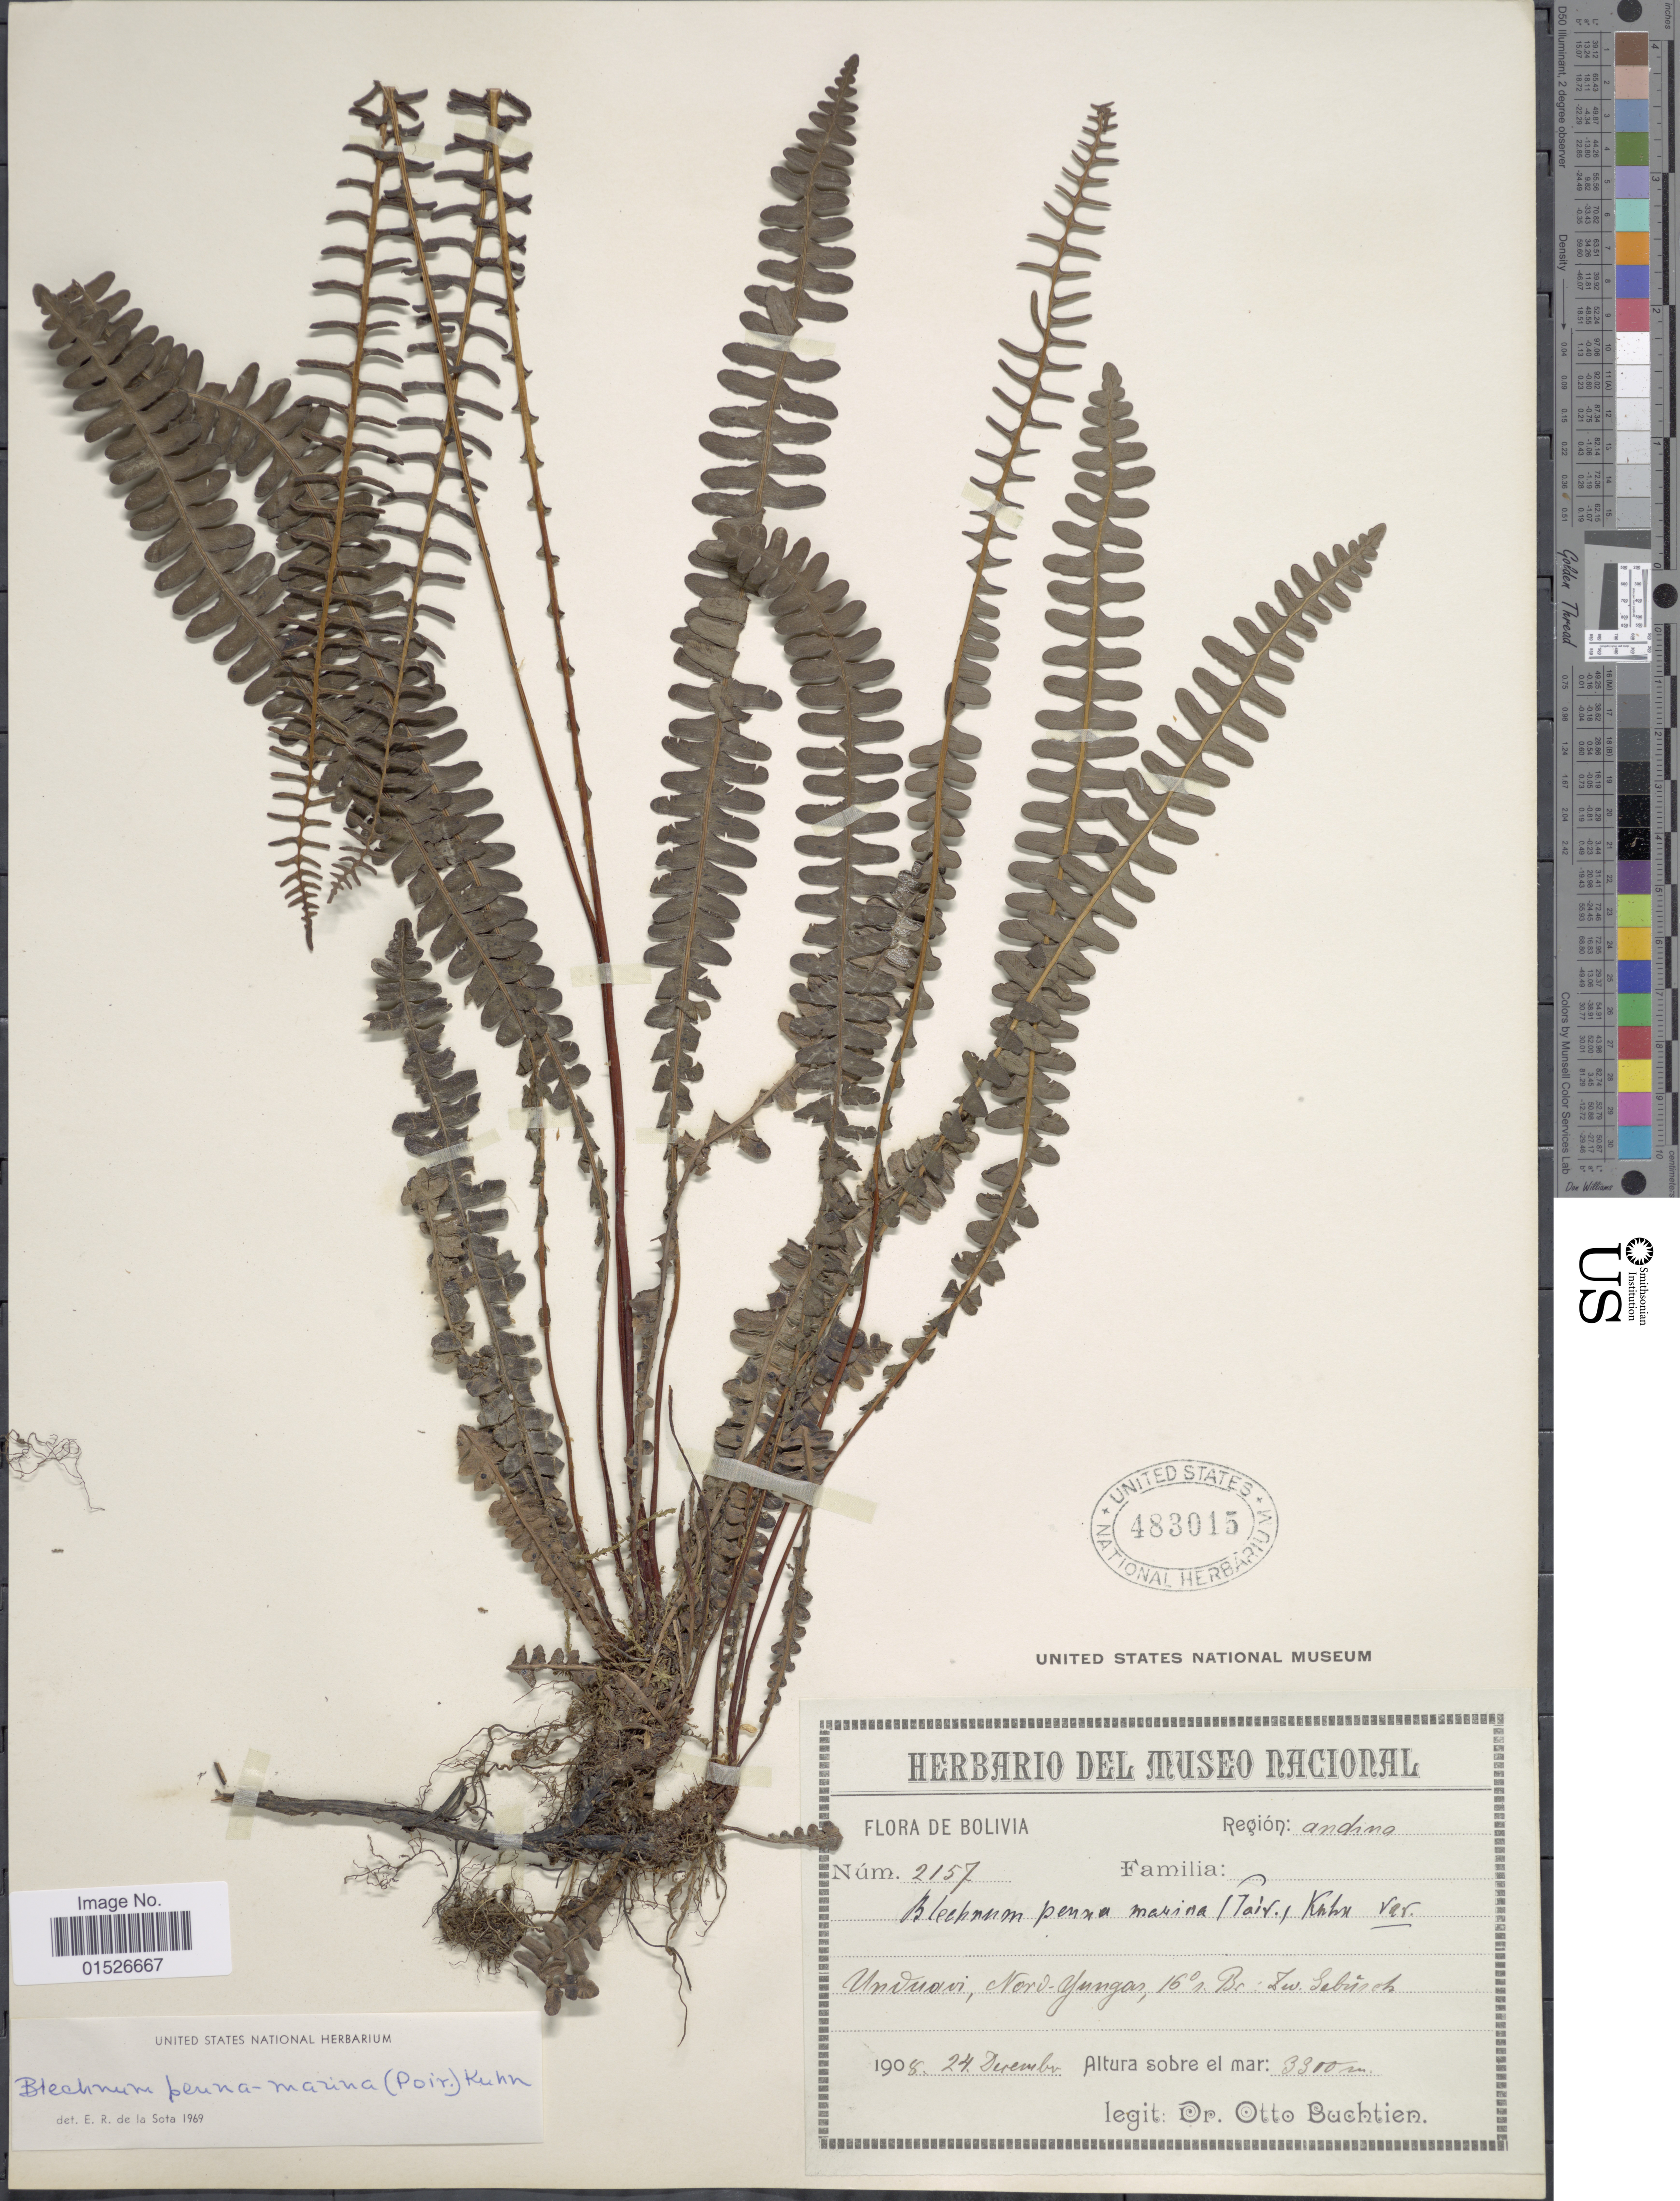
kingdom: Plantae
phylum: Tracheophyta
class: Polypodiopsida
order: Polypodiales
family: Blechnaceae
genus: Blechnum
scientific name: Blechnum penna-marina subsp. bolivianum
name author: Rosenst. ex Looser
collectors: O. Buchtien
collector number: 2157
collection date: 1905-12-24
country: Bolivia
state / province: La Paz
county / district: Nor Yungas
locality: Region: andina, Unduavi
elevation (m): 3300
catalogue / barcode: US 483015